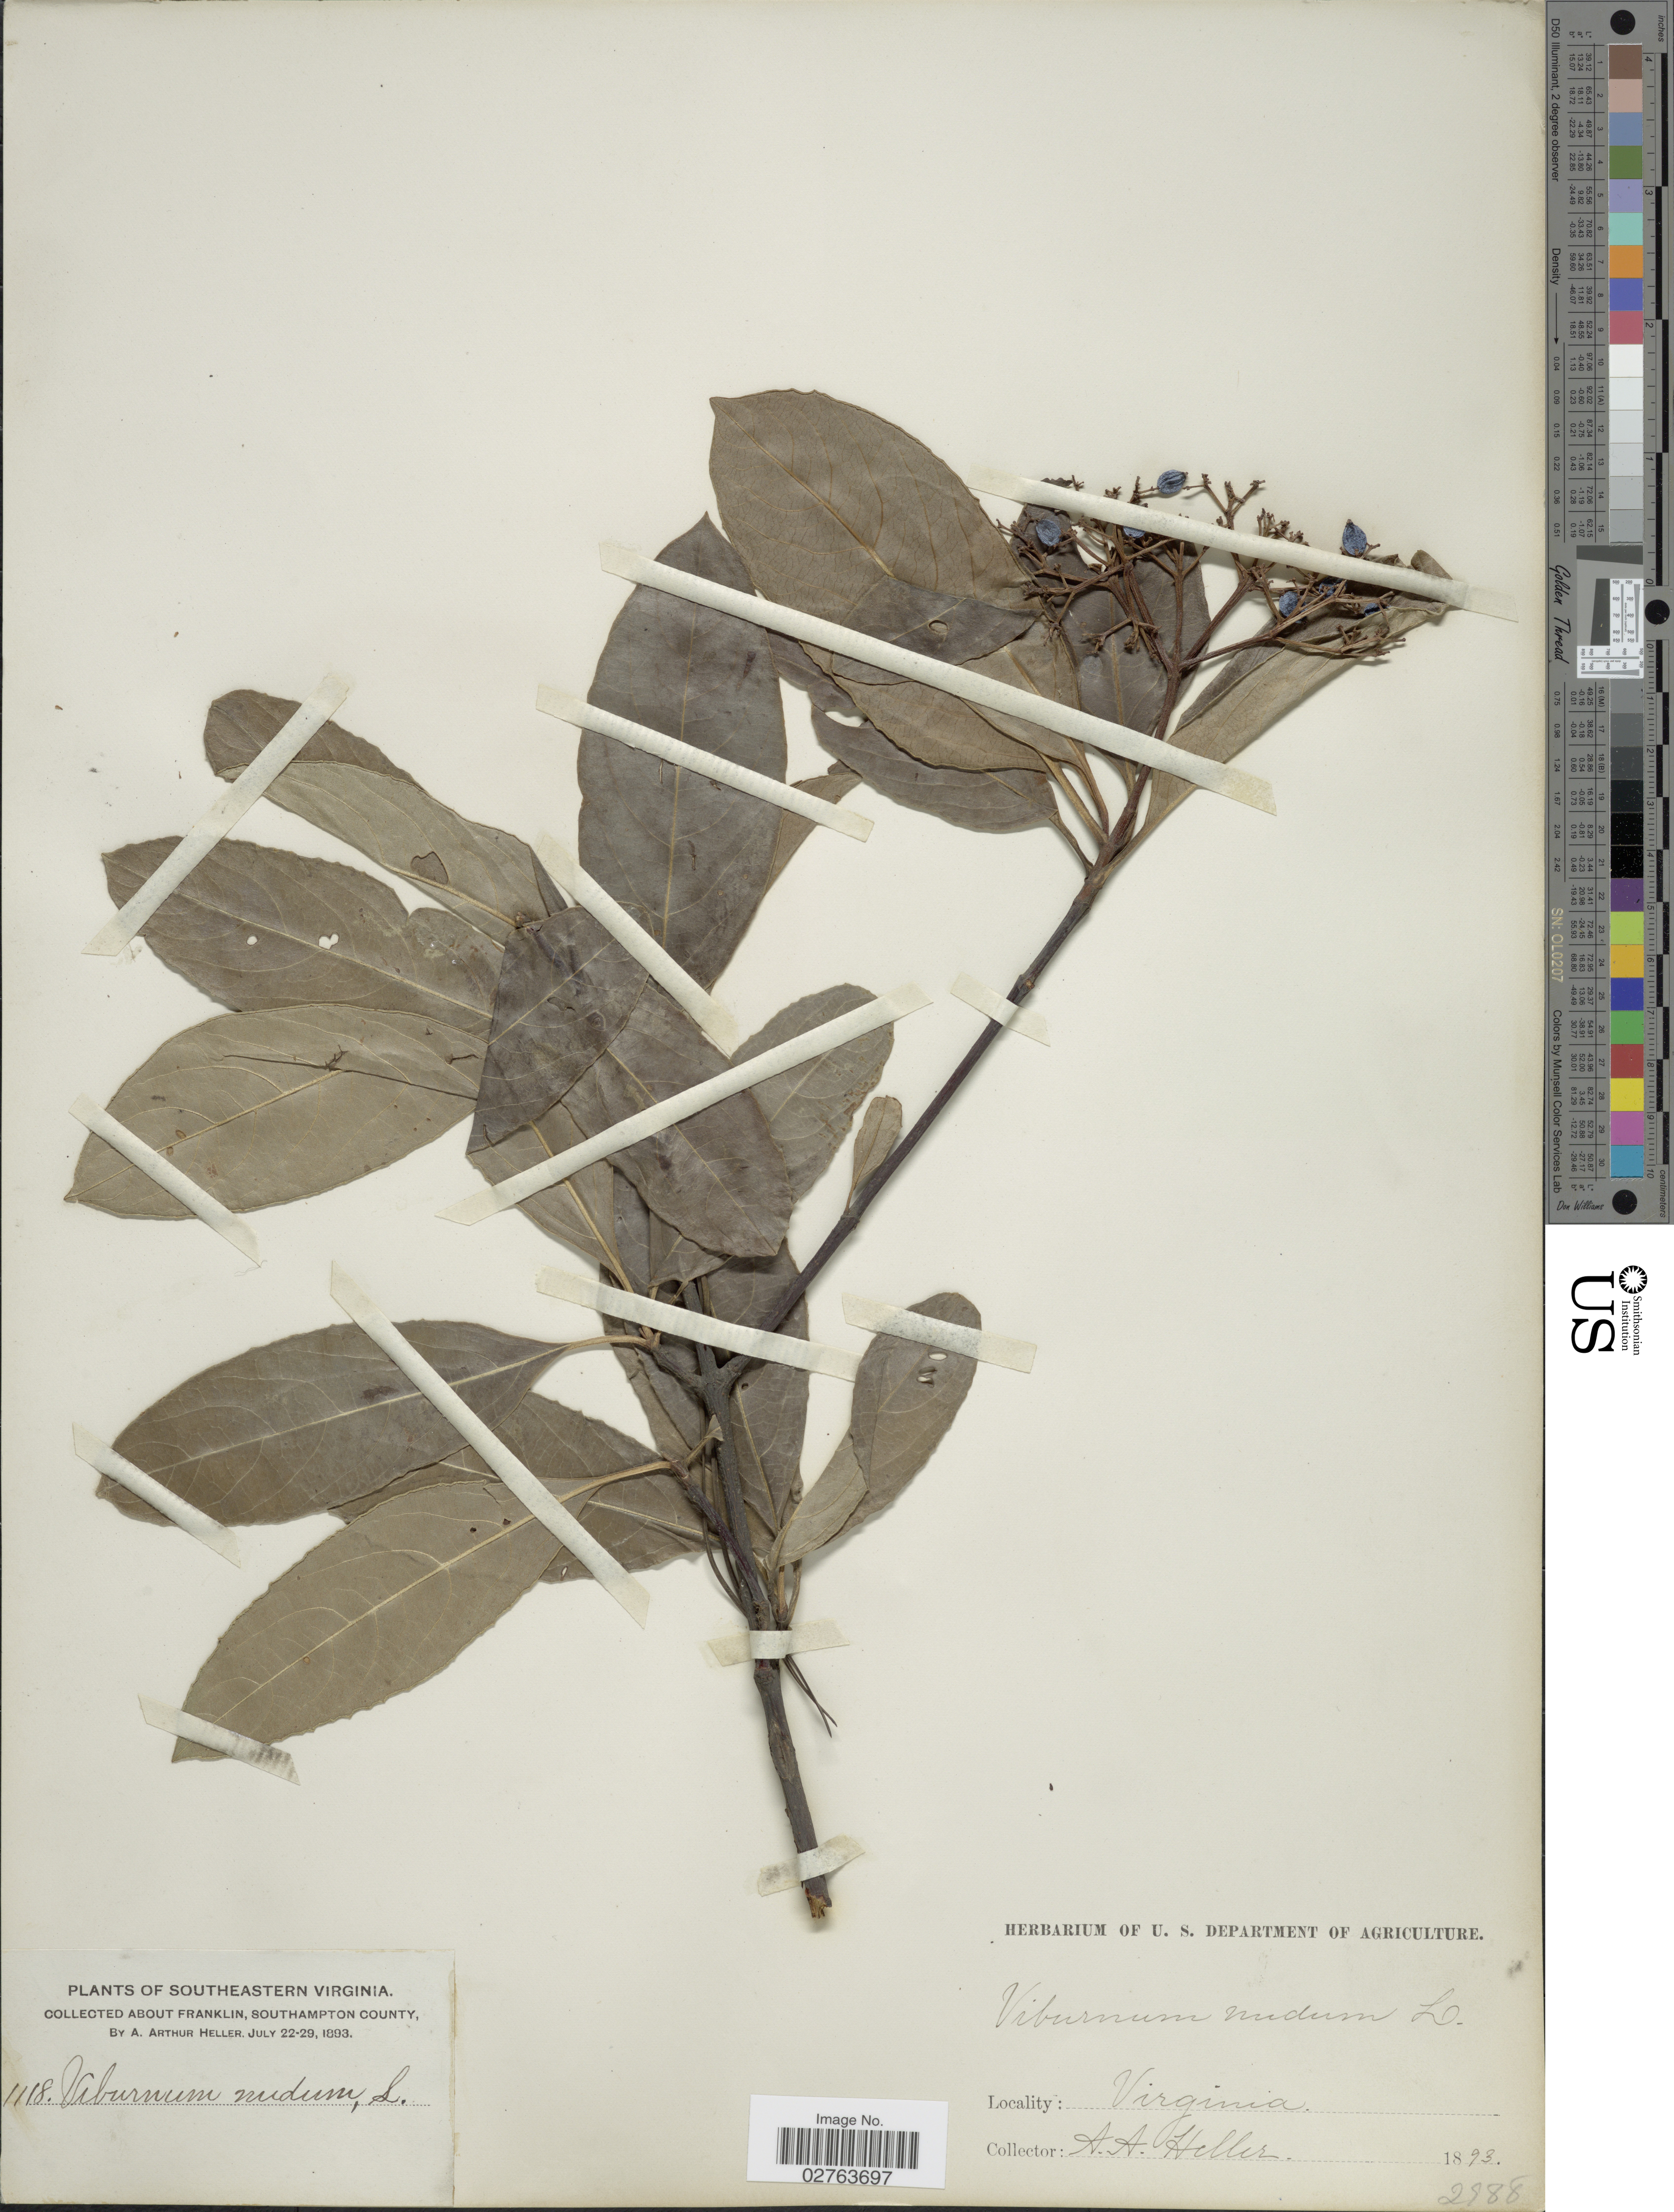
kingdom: Plantae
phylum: Tracheophyta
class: Magnoliopsida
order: Dipsacales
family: Viburnaceae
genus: Viburnum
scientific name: Viburnum nudum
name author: L.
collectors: A. A. Heller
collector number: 1118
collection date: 1893-07-22/1893-07-29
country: United States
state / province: Virginia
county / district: Southampton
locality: Southeastern Virginia. Franklin, Southampton County.